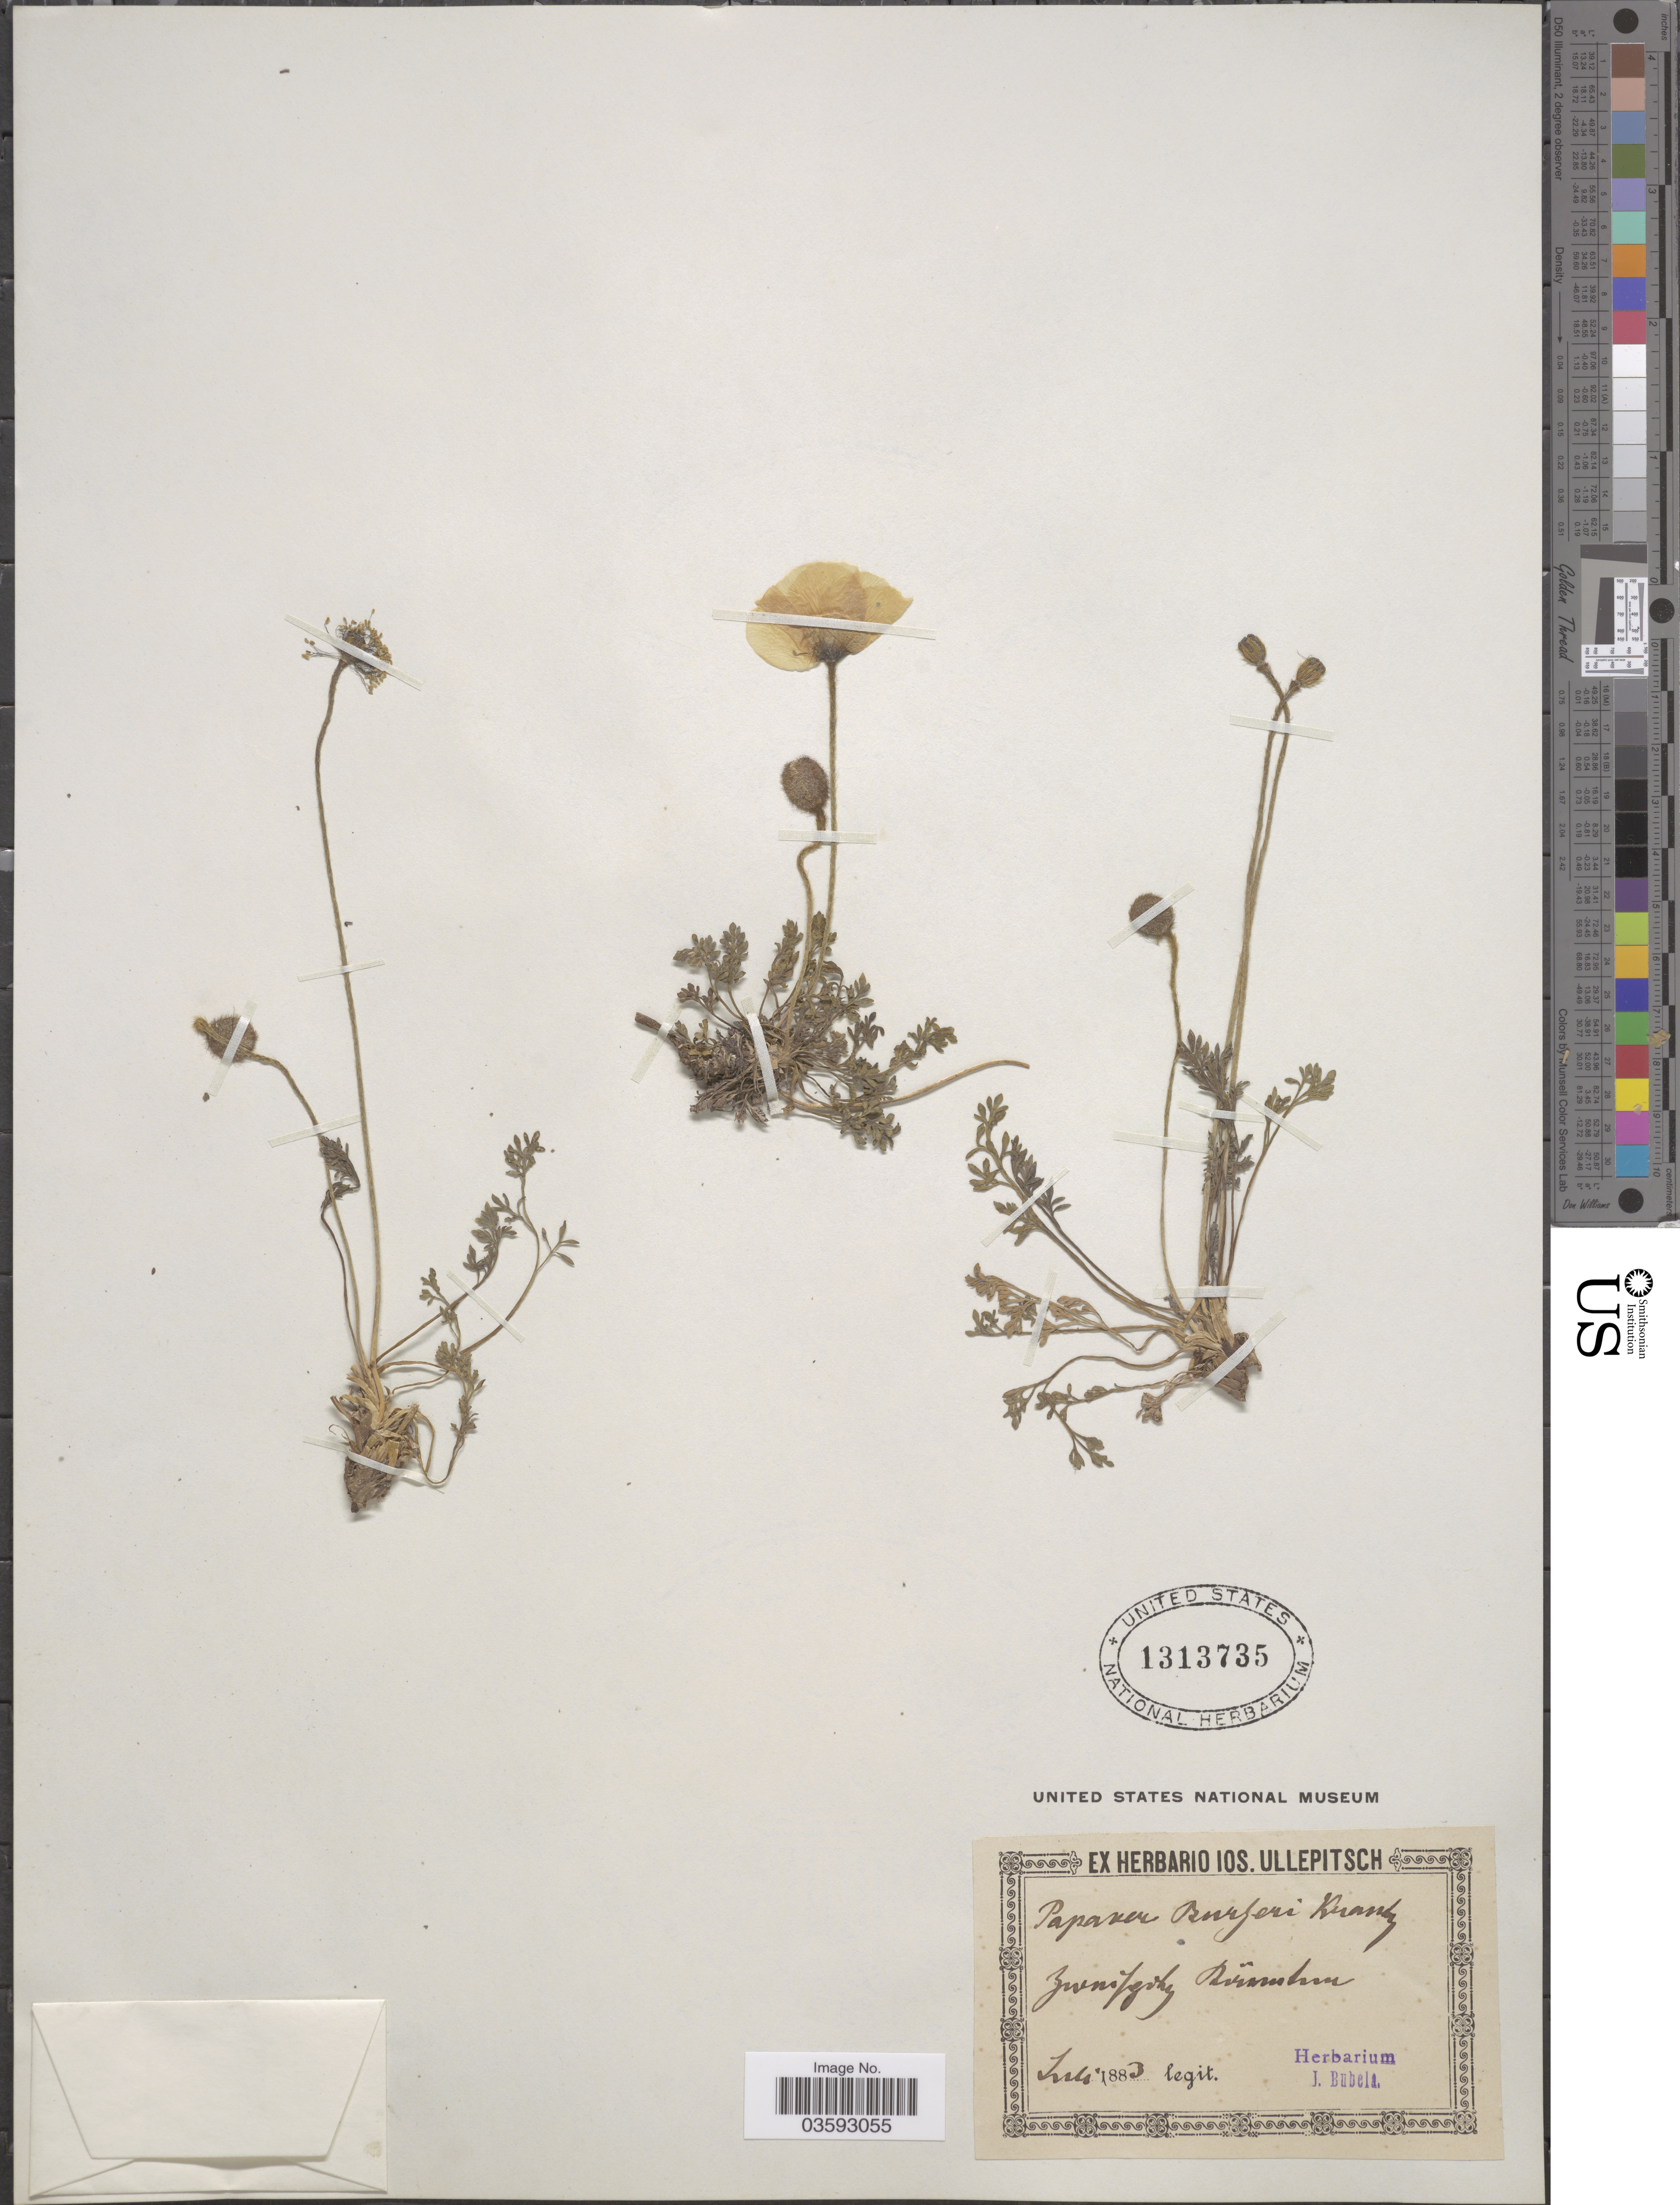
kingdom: Plantae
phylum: Tracheophyta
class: Magnoliopsida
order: Ranunculales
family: Papaveraceae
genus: Papaver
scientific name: Papaver burseri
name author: Crantz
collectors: Ex herb. J. Bubela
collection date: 1883-07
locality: Zivnifgey Rimuhu. [interpreted]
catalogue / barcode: US 1313735